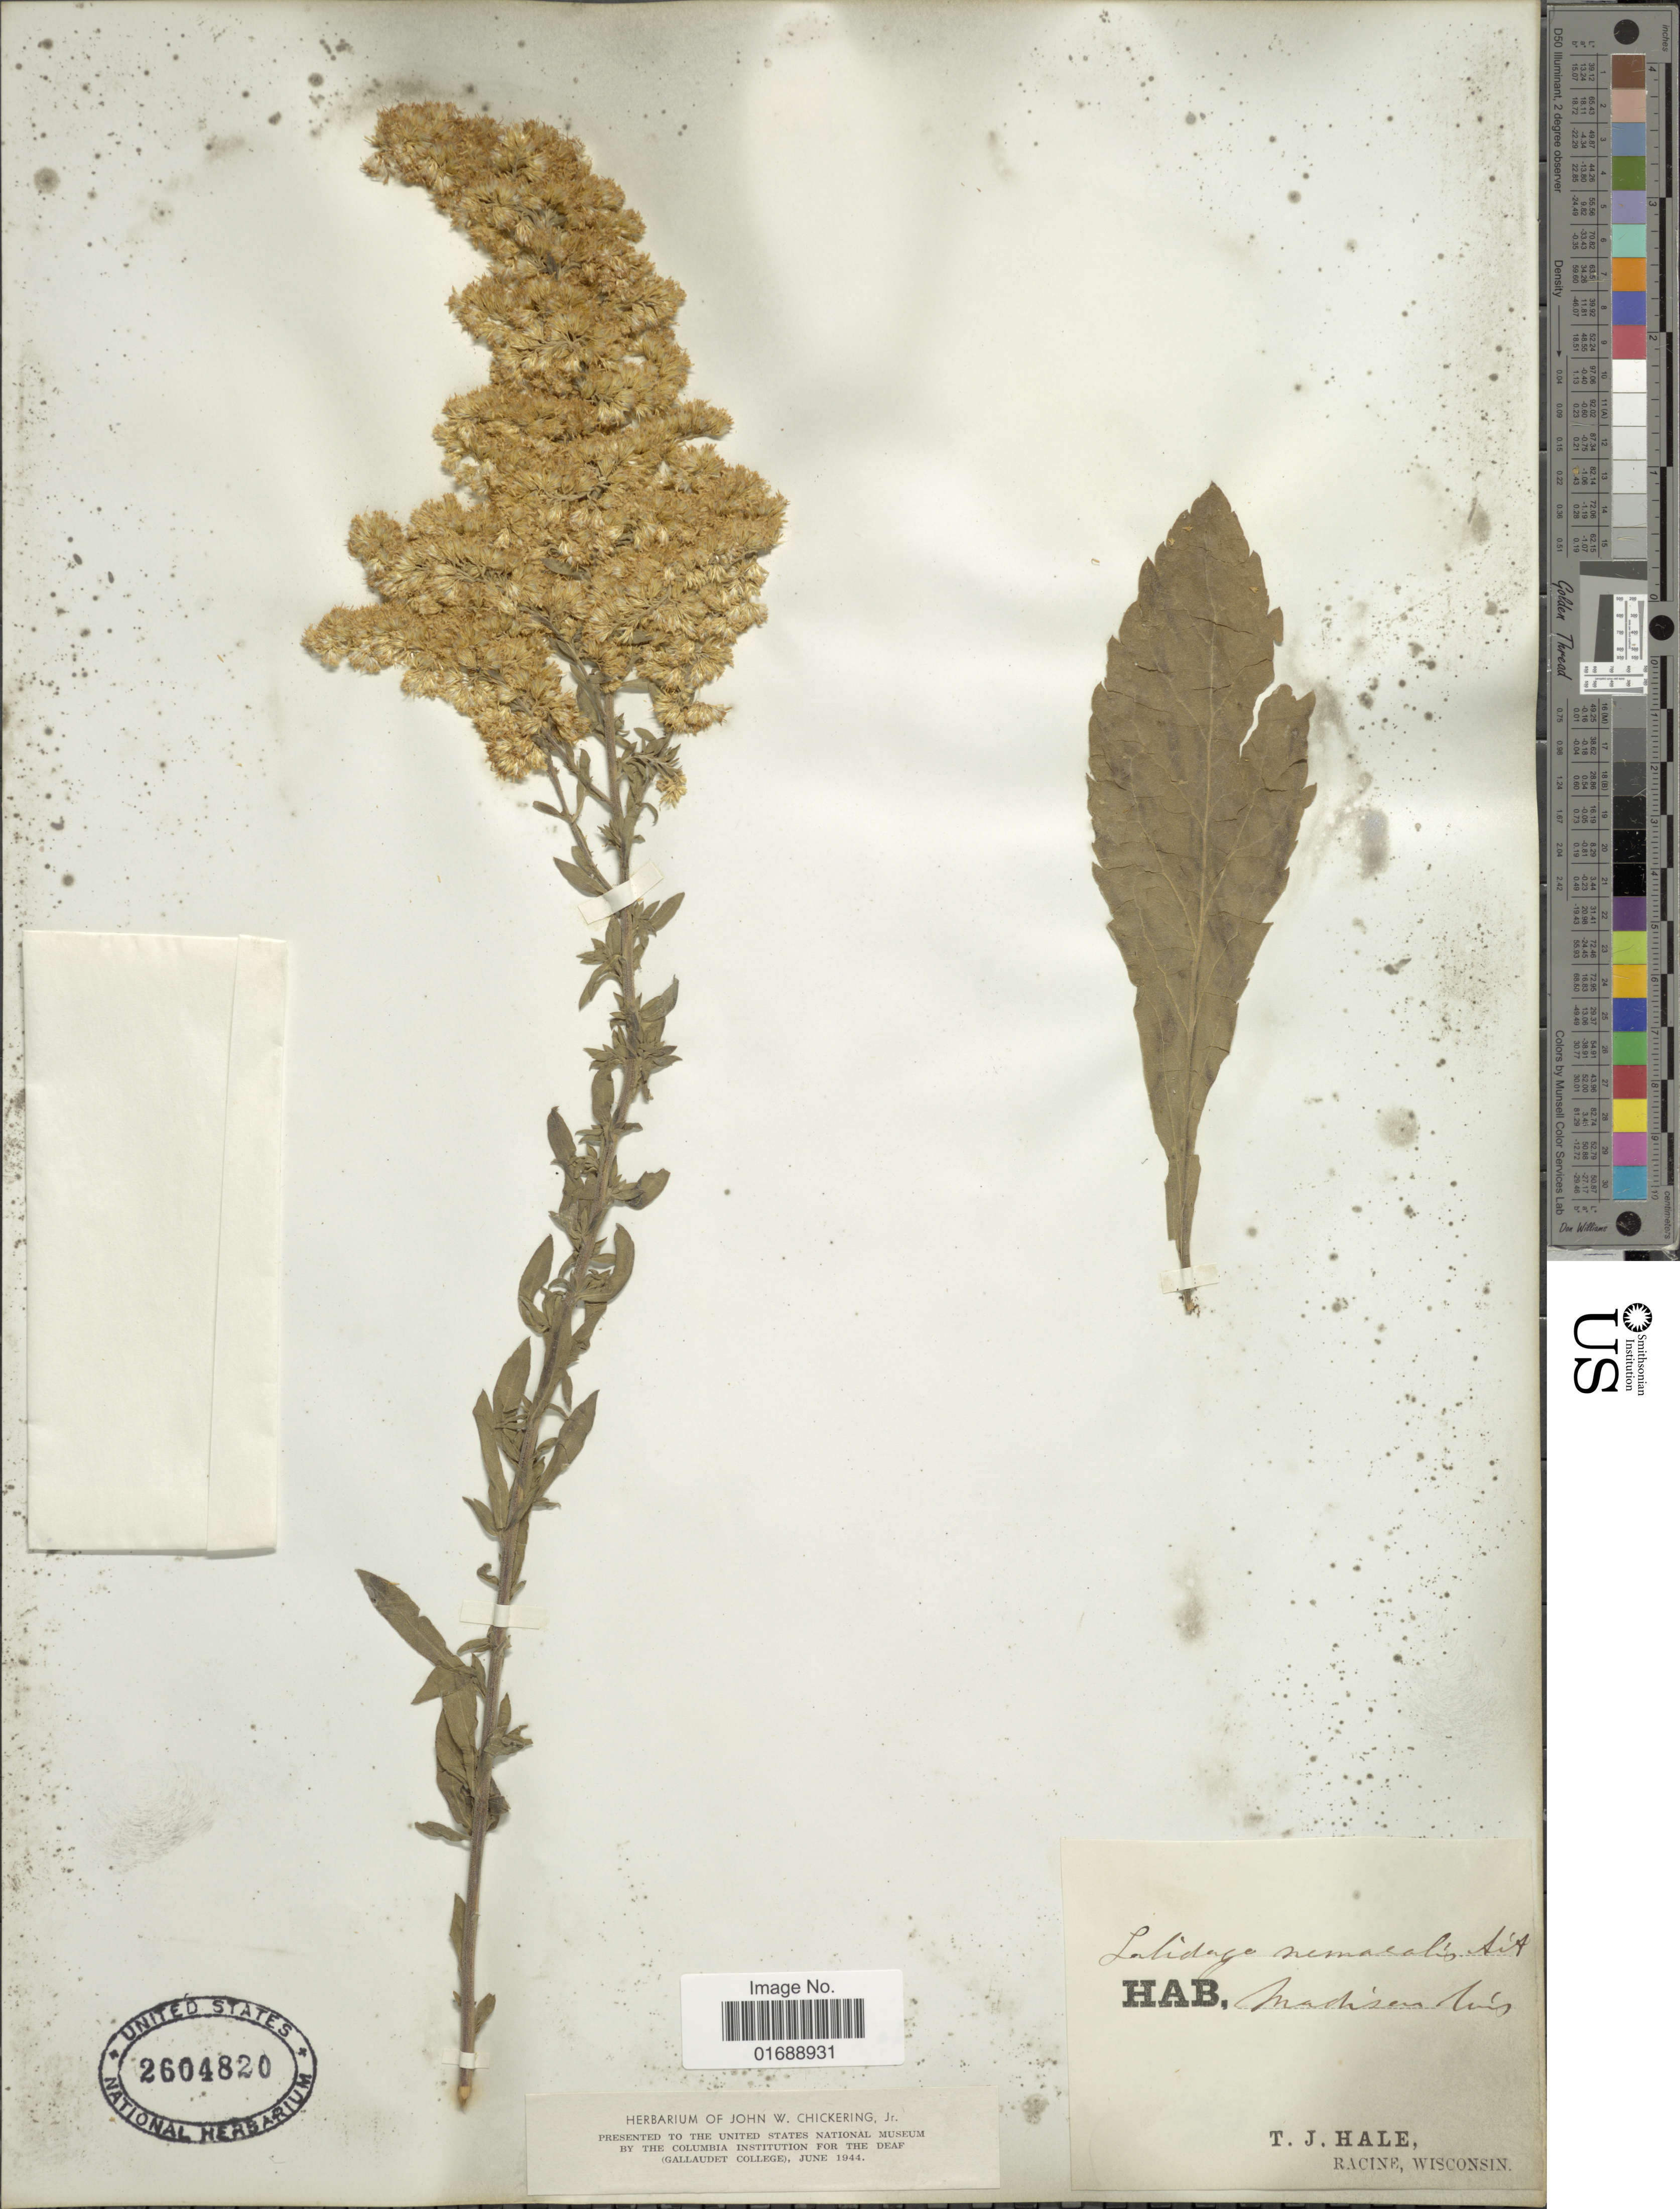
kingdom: Plantae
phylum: Tracheophyta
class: Magnoliopsida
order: Asterales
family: Asteraceae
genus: Solidago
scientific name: Solidago nemoralis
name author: Aiton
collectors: T. Hale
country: United States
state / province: Wisconsin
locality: Madison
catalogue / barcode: US 2604820